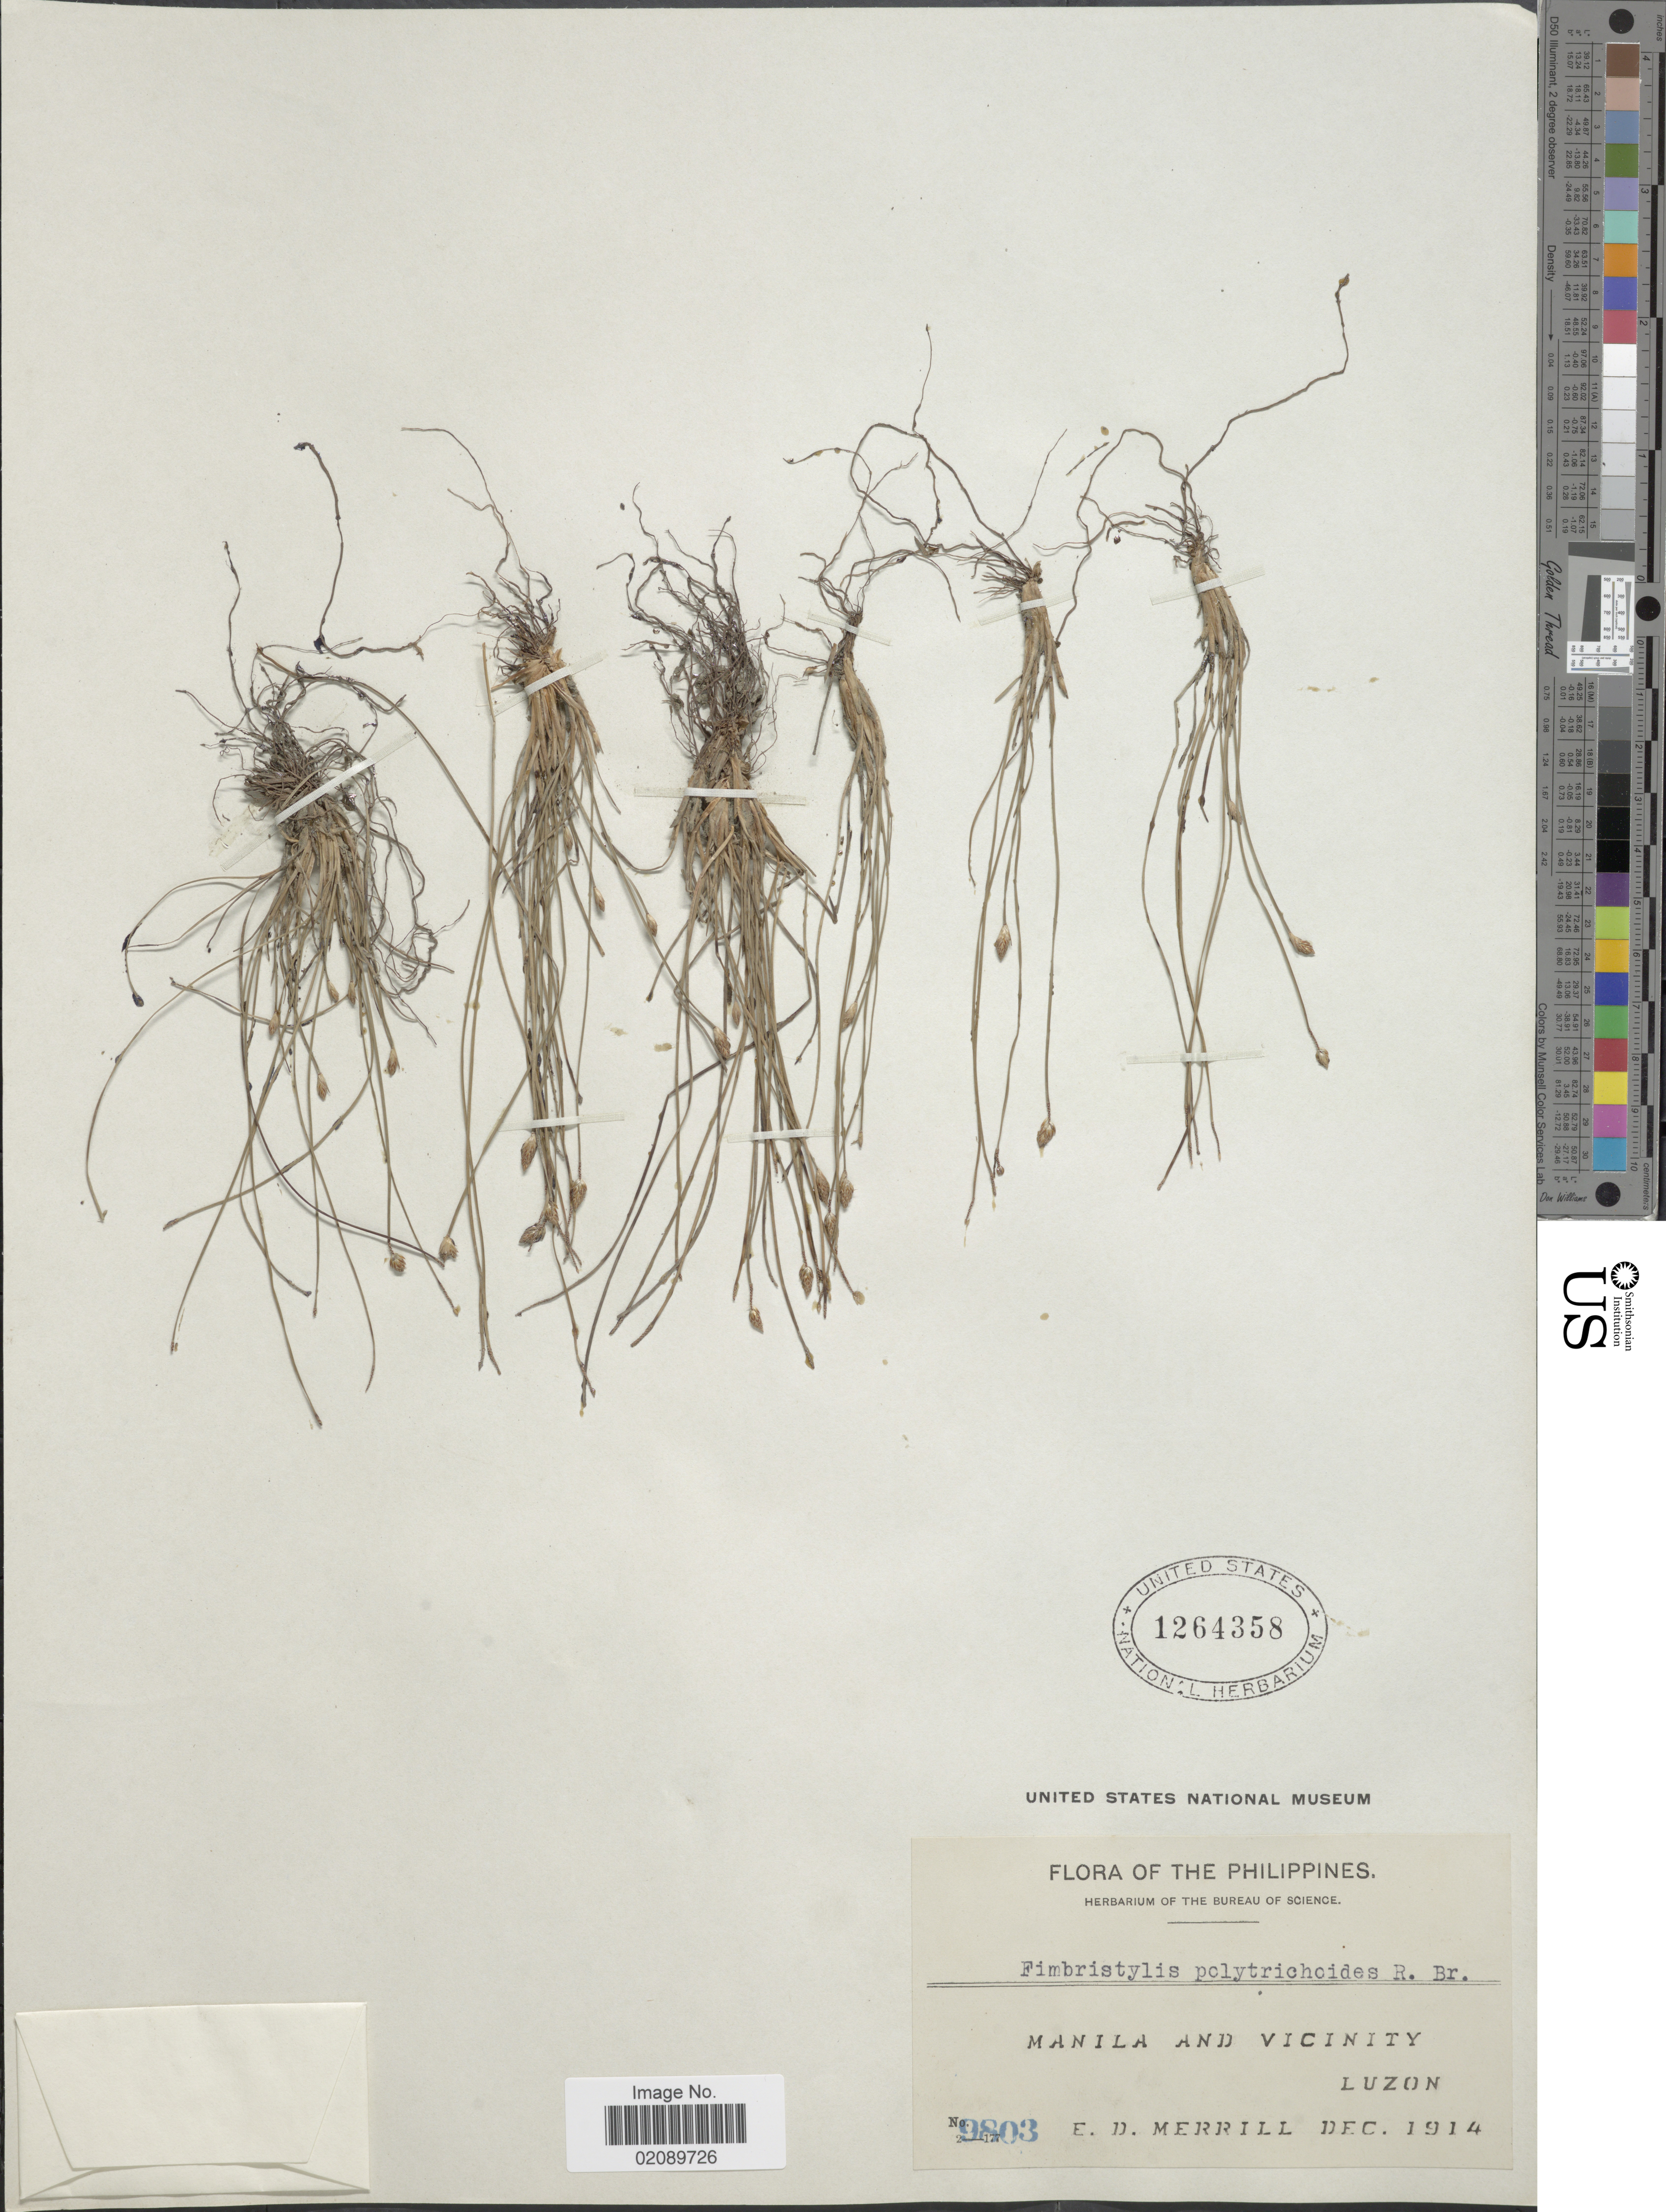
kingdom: Plantae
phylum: Tracheophyta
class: Liliopsida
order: Poales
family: Cyperaceae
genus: Fimbristylis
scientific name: Fimbristylis polytrichoides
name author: (Retz.) Vahl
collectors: E. D. Merrill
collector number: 9803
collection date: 1914-12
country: Philippines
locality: Manila and Vicinity, Luzon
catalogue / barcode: US 1264358